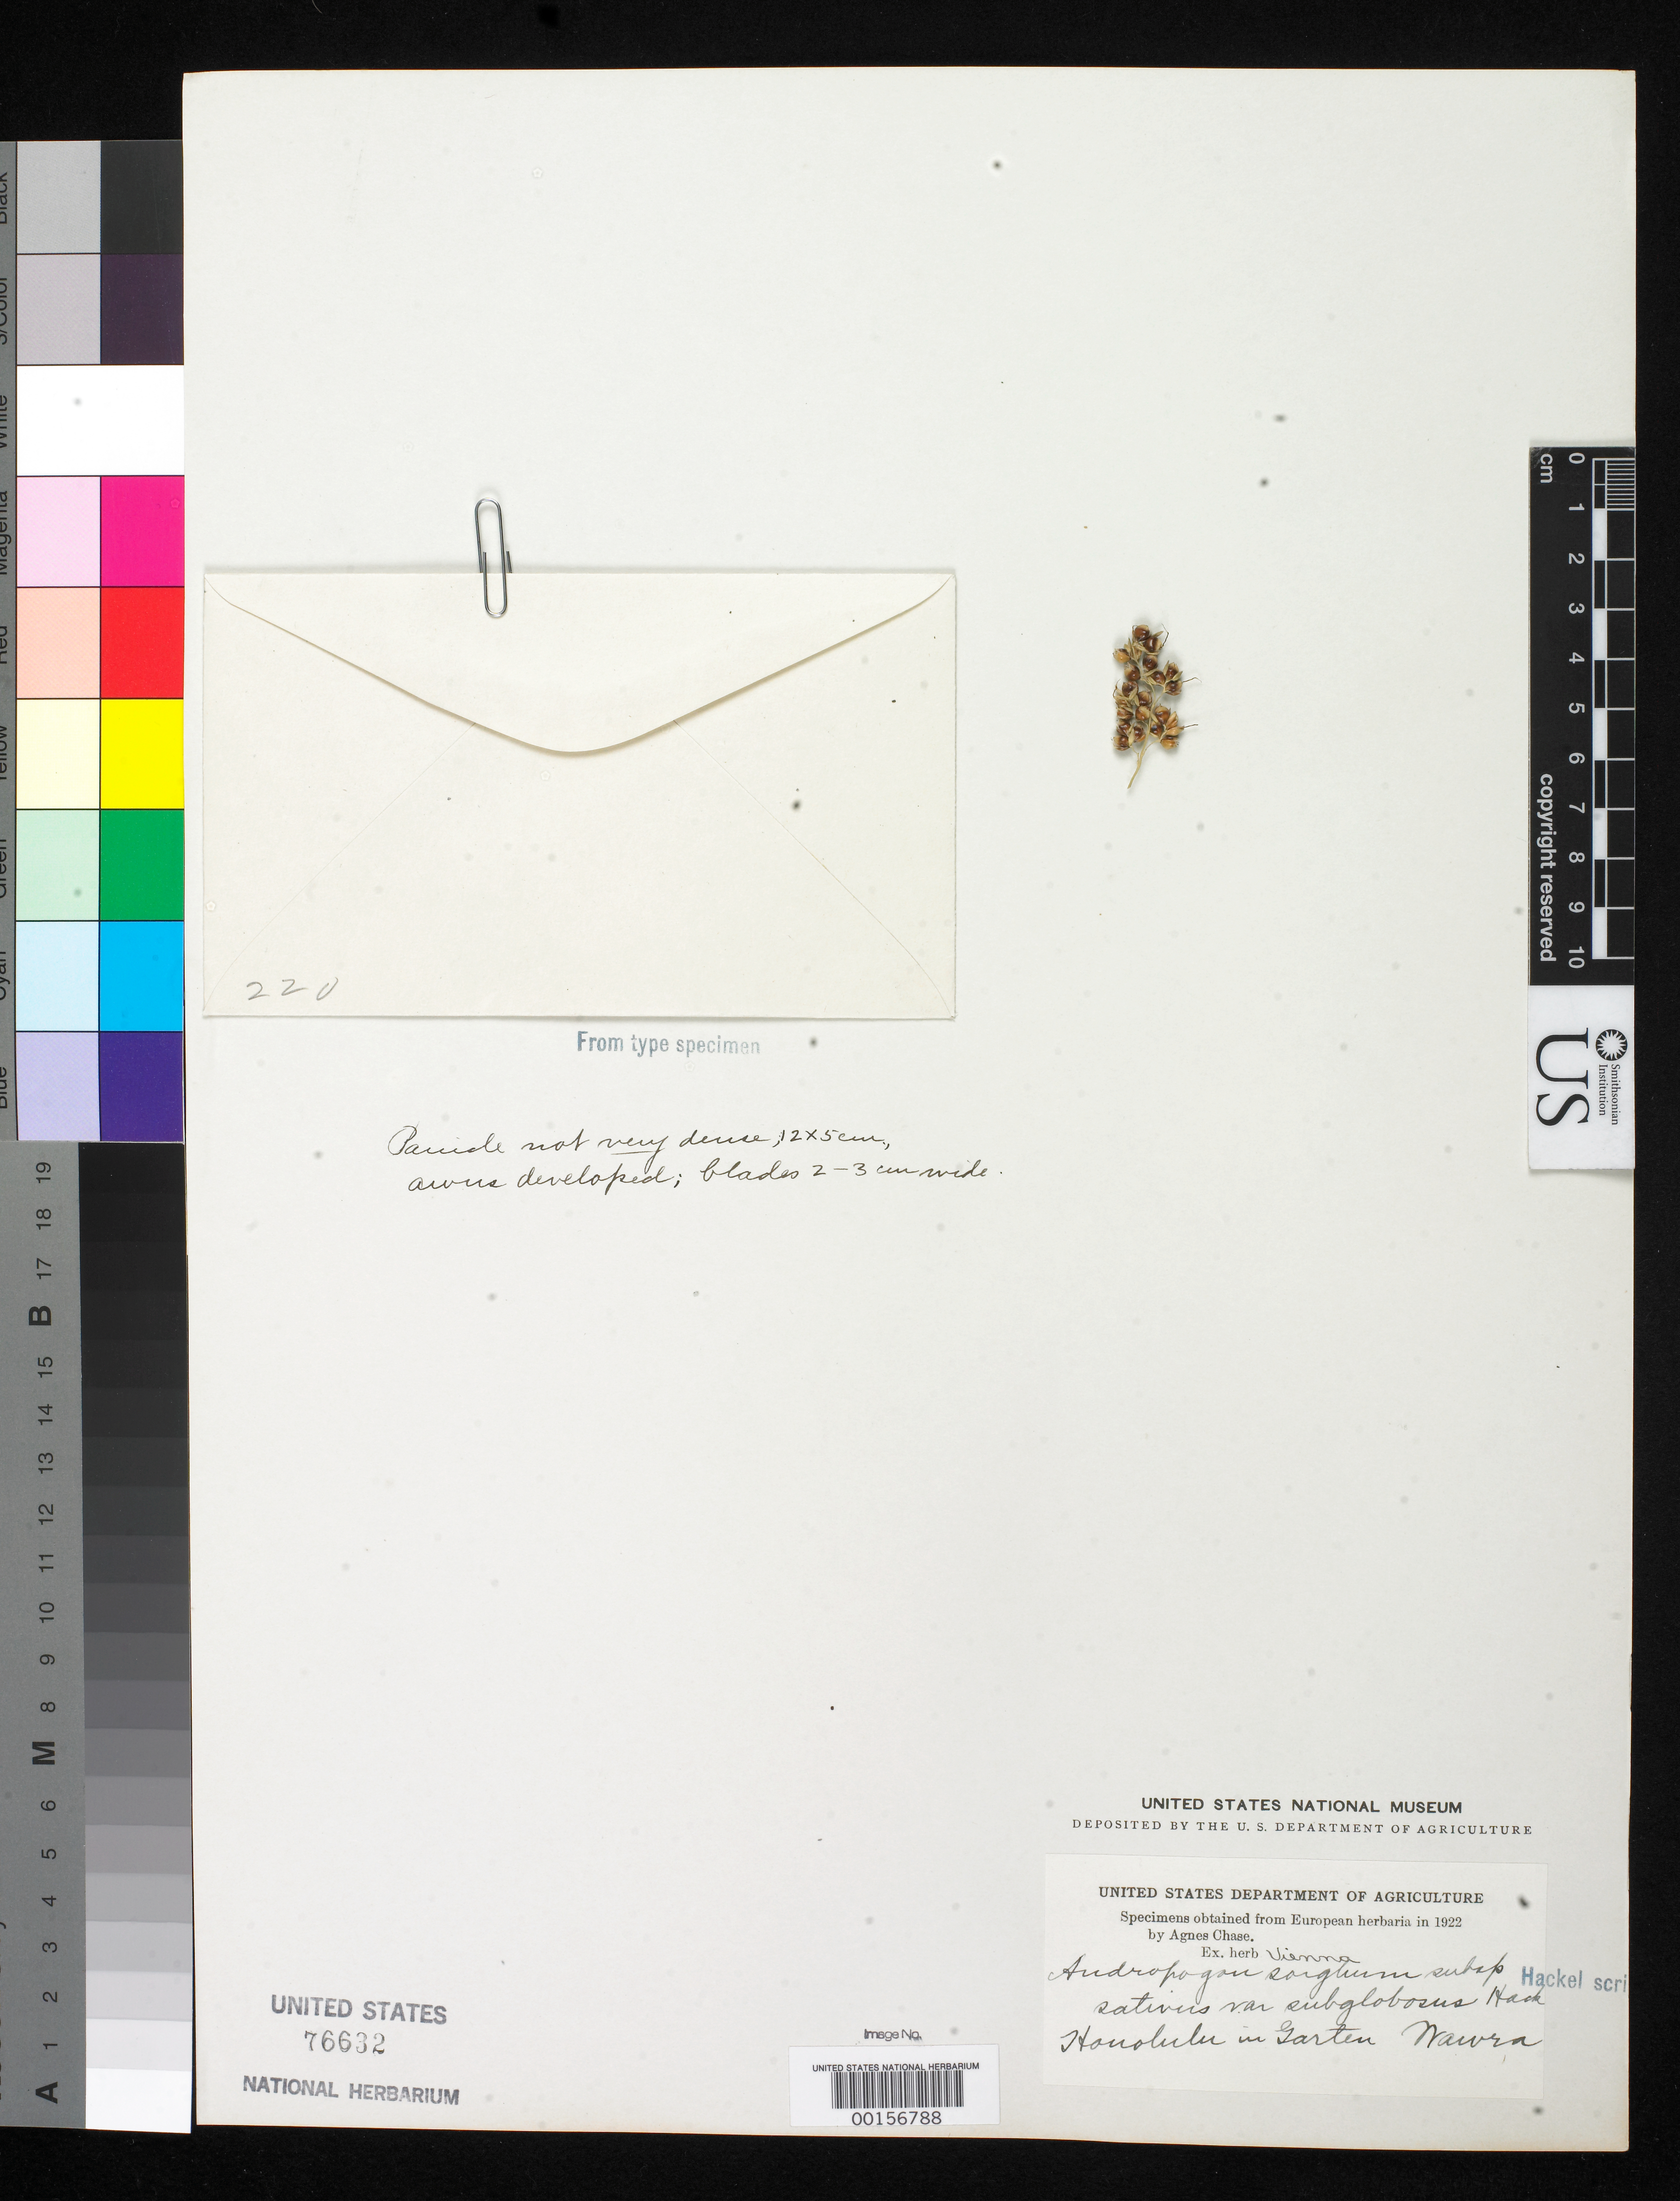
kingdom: Plantae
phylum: Tracheophyta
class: Liliopsida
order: Poales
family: Poaceae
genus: Andropogon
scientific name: Andropogon sorghum subsp. sativus var. subglobosus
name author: Hack. in A. DC.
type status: Type Fragment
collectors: H. Wawra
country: United States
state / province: Hawaii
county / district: Honolulu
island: Oahu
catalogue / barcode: US 76632